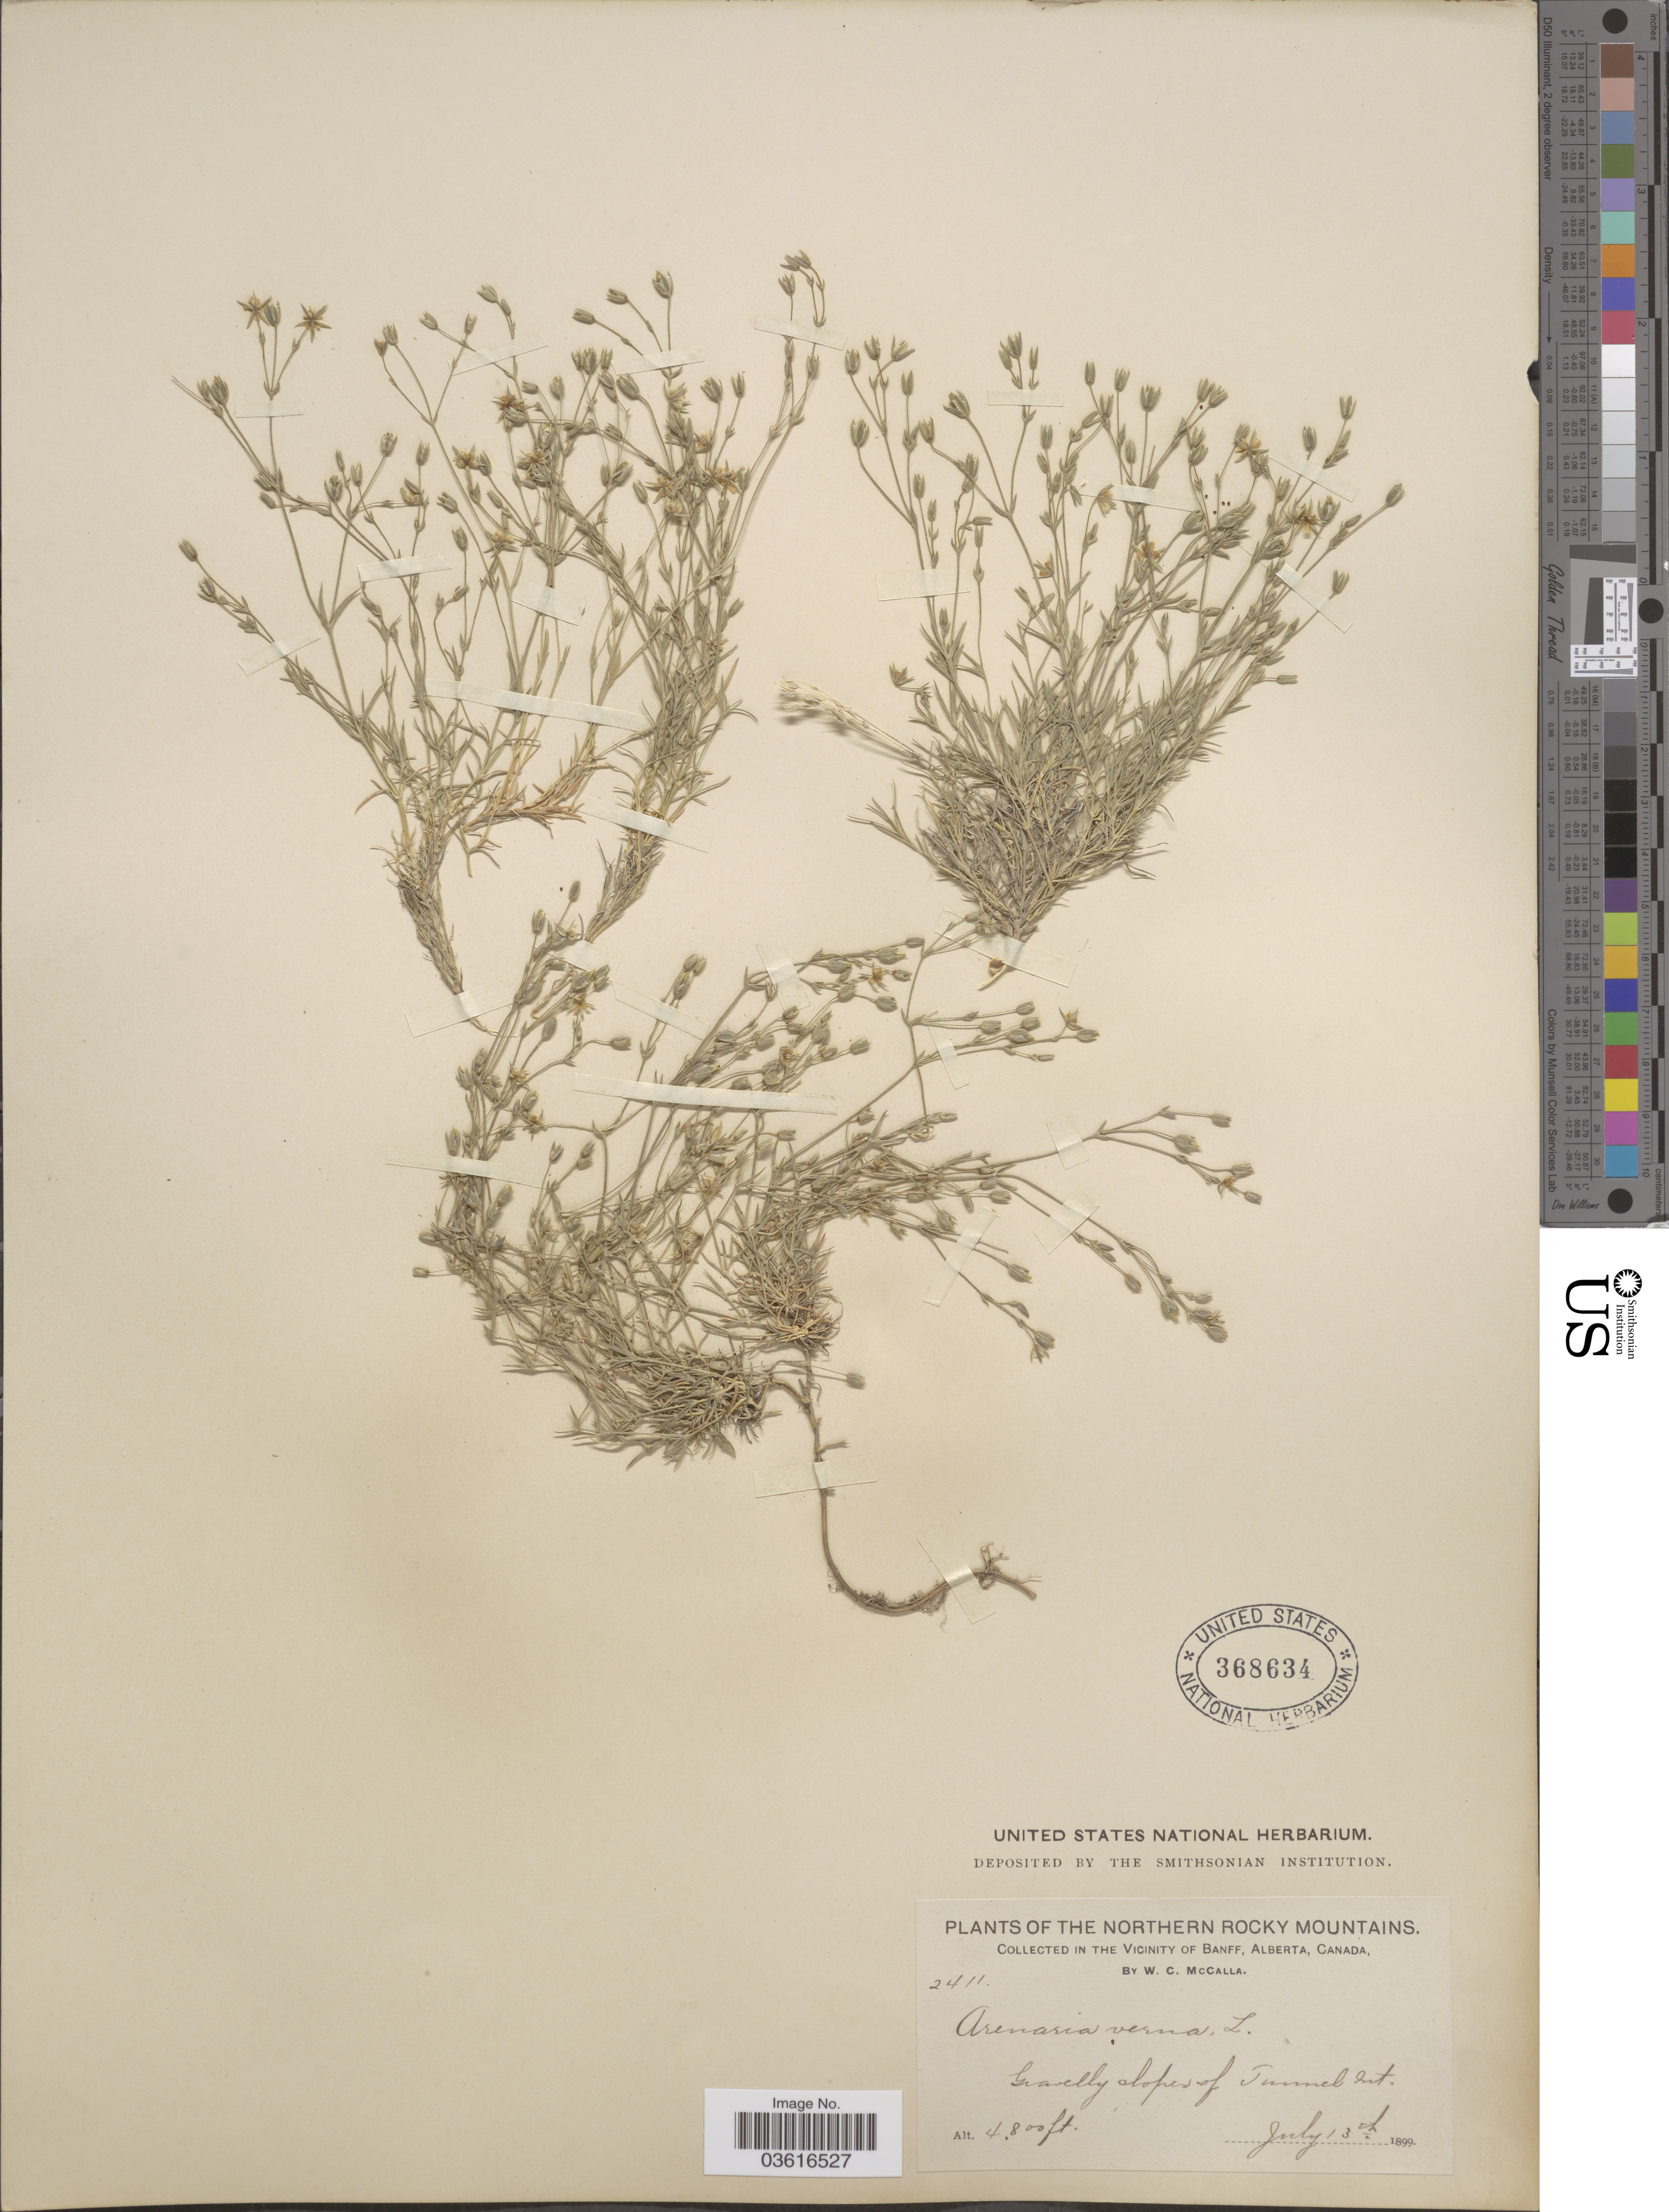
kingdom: Plantae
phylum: Tracheophyta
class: Magnoliopsida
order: Caryophyllales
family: Caryophyllaceae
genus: Minuartia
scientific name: Minuartia propinqua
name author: (Richardson) House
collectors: W. McCalla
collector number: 2411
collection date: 1899-07-13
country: Canada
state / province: Alberta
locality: The Northern Rocky Mountains. In the Vicinity of Banff, Alberta. Gravelly slopes of Tunnel Mt.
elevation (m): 1463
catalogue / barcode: US 368634